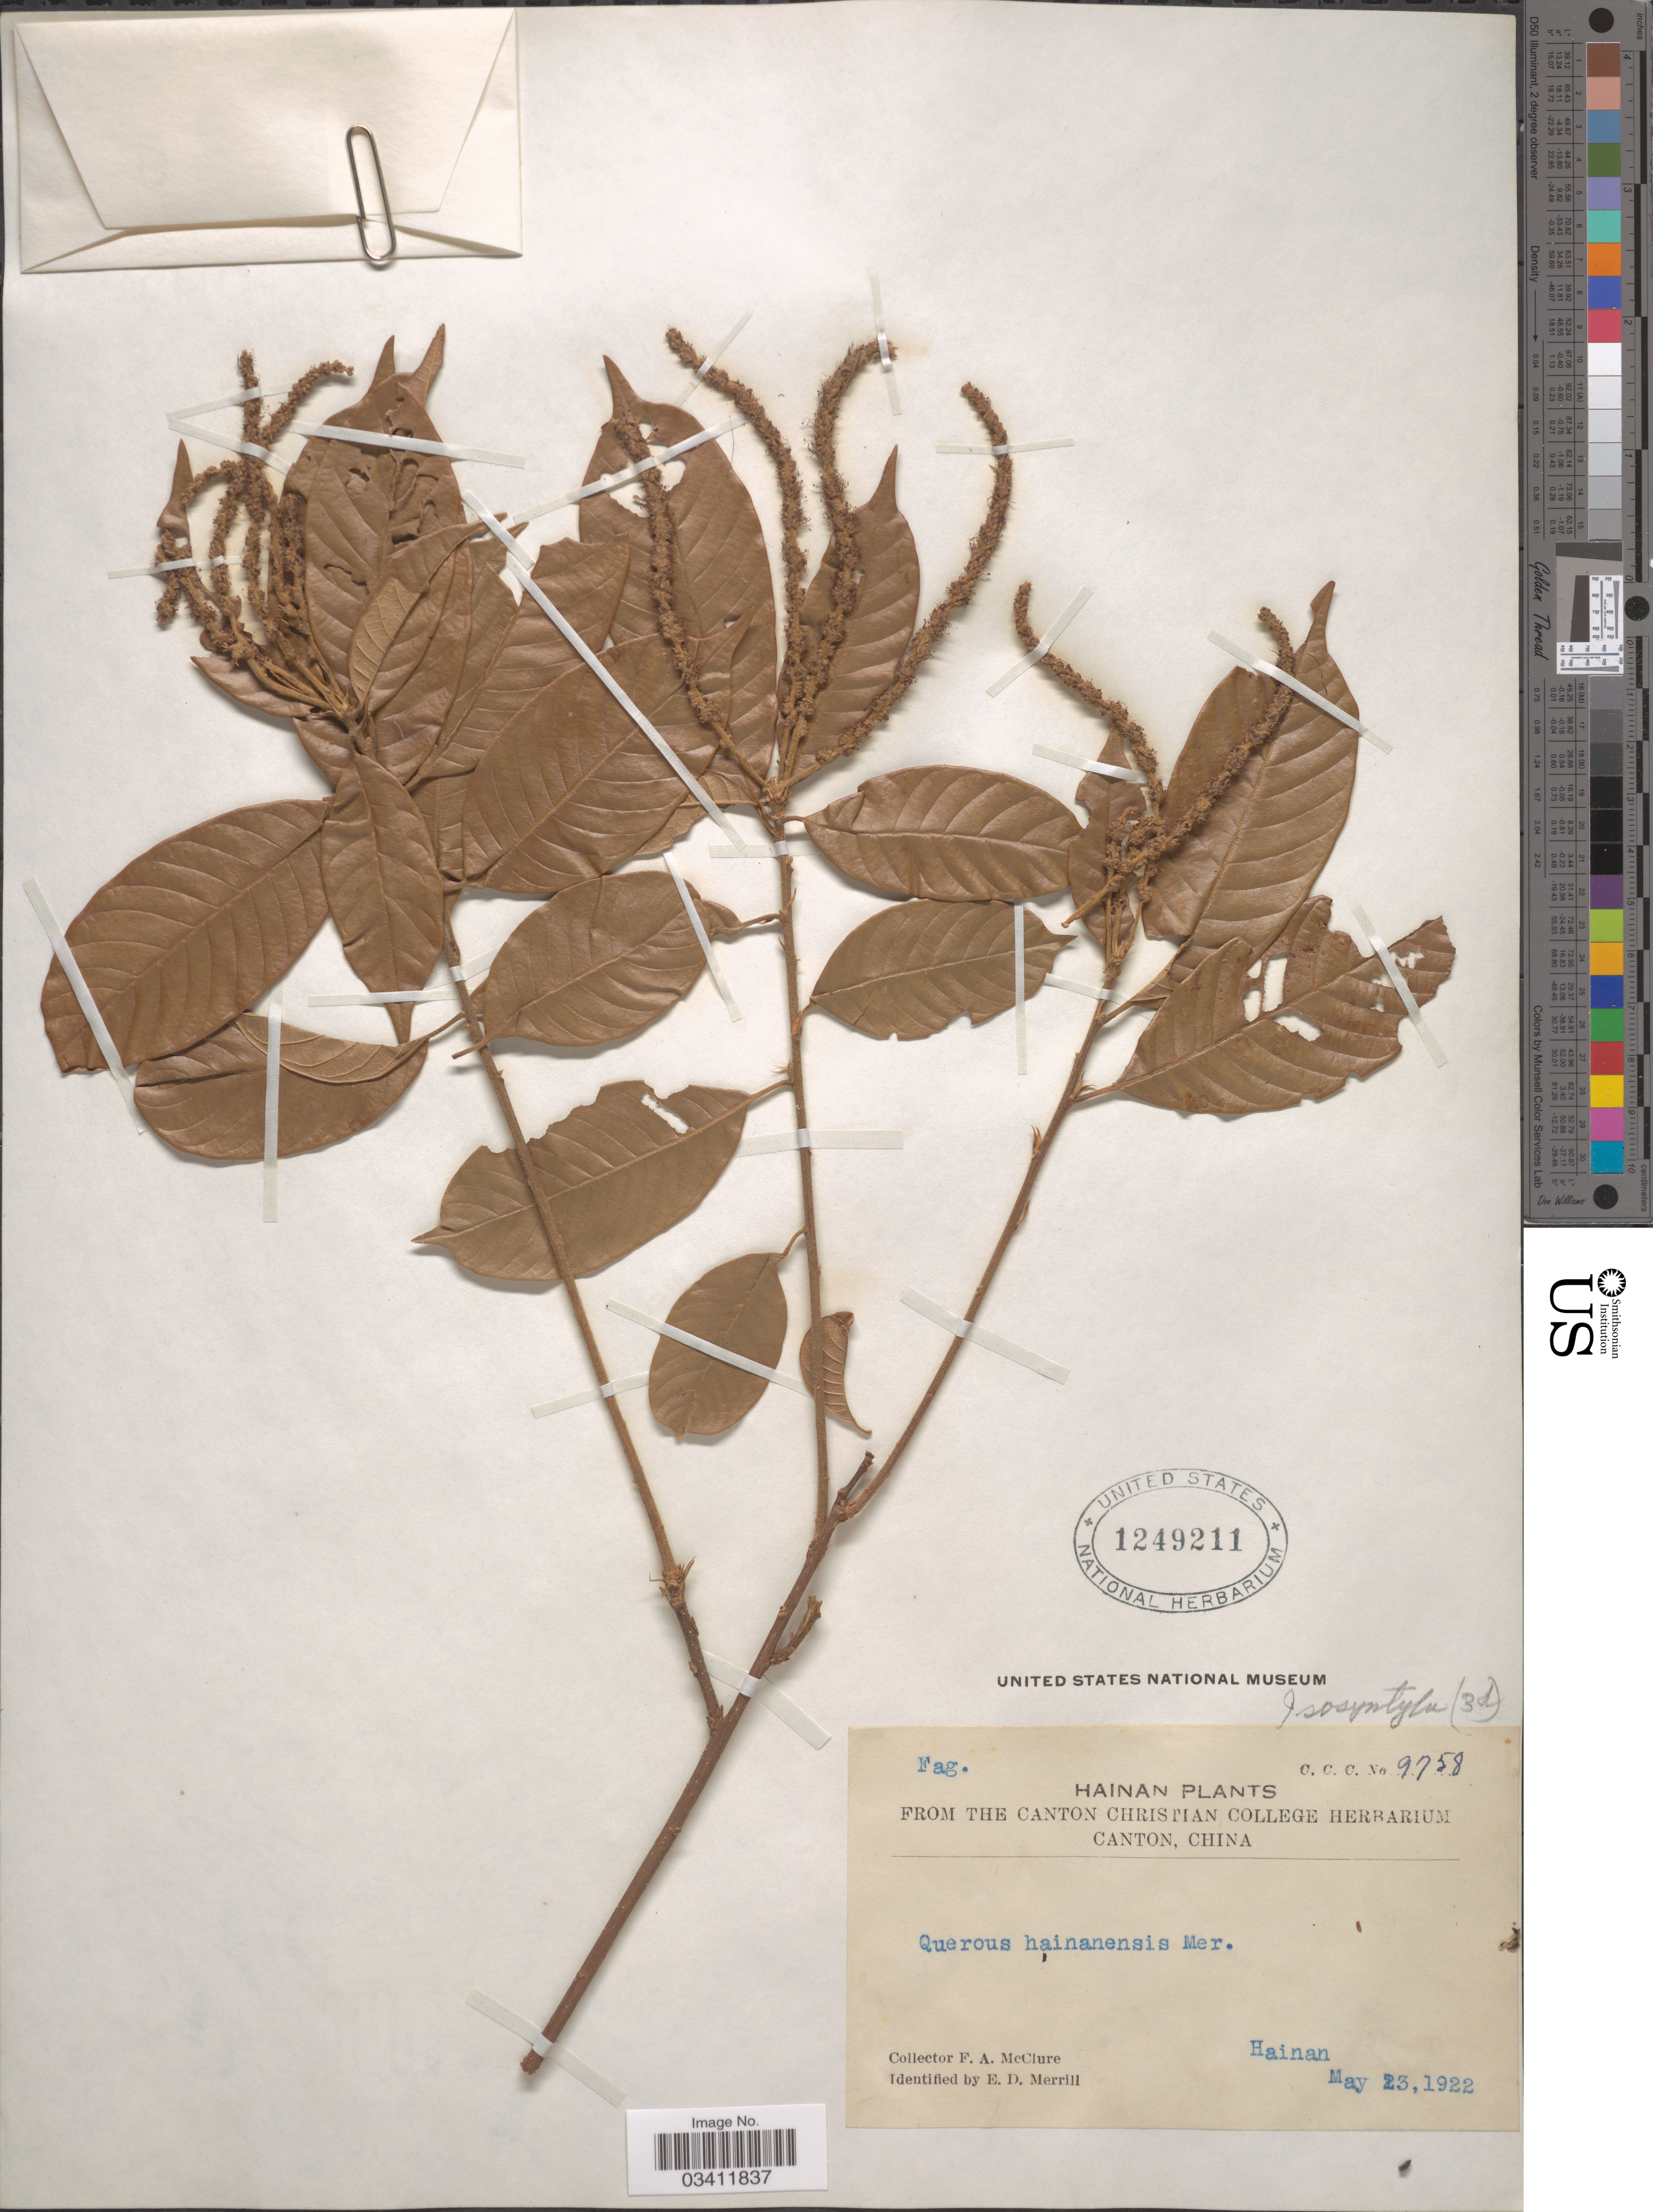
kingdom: Plantae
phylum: Tracheophyta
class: Magnoliopsida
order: Fagales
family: Fagaceae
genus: Quercus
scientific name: Quercus hainanensis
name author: Merr.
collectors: F. A. McClure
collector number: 9758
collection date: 1922-05-23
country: China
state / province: Hainan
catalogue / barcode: US 1249211